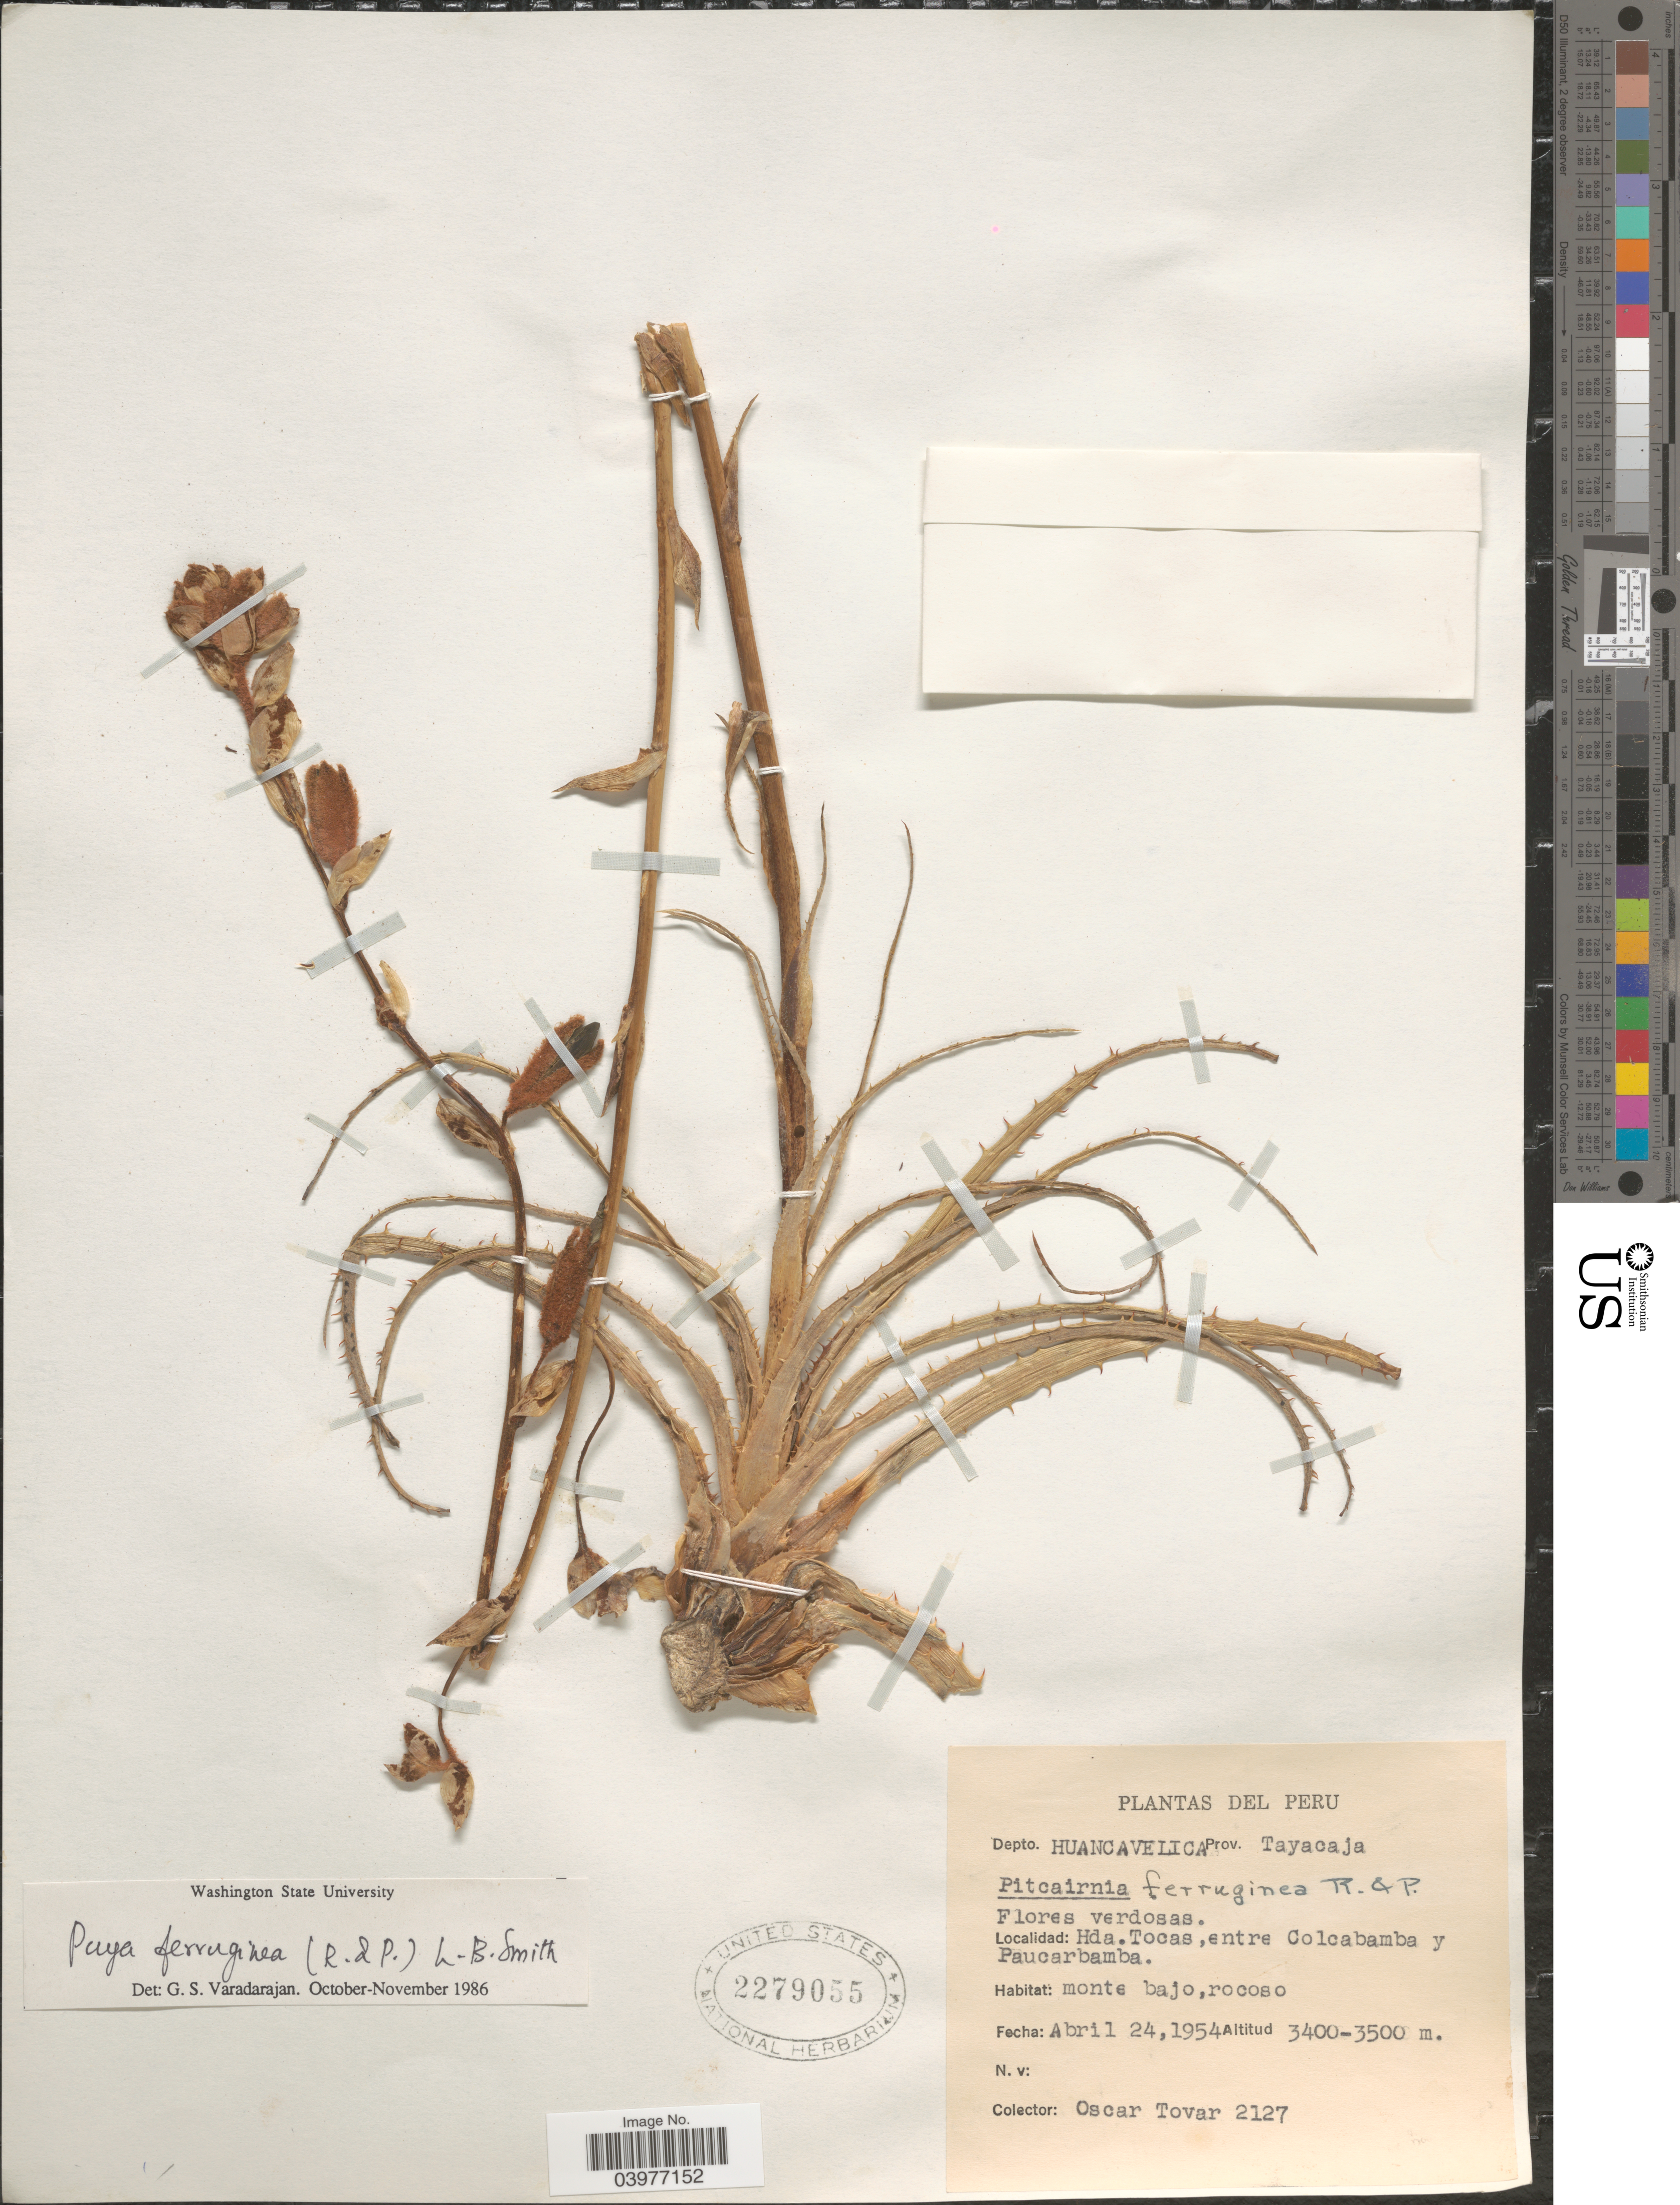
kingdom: Plantae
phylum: Tracheophyta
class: Liliopsida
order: Poales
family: Bromeliaceae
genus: Puya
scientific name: Puya ferruginea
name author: (Ruiz & Pav.) L.B. Sm.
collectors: Ó. Tovar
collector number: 2127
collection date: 1954-04-24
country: Peru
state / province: Huancavelica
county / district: Tayacaja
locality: Depto. Huancavelica. Prov. Tayacaja. Hda. Tocas, entre Colcabamba y Paucarbamba.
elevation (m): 3400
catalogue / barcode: US 2279055